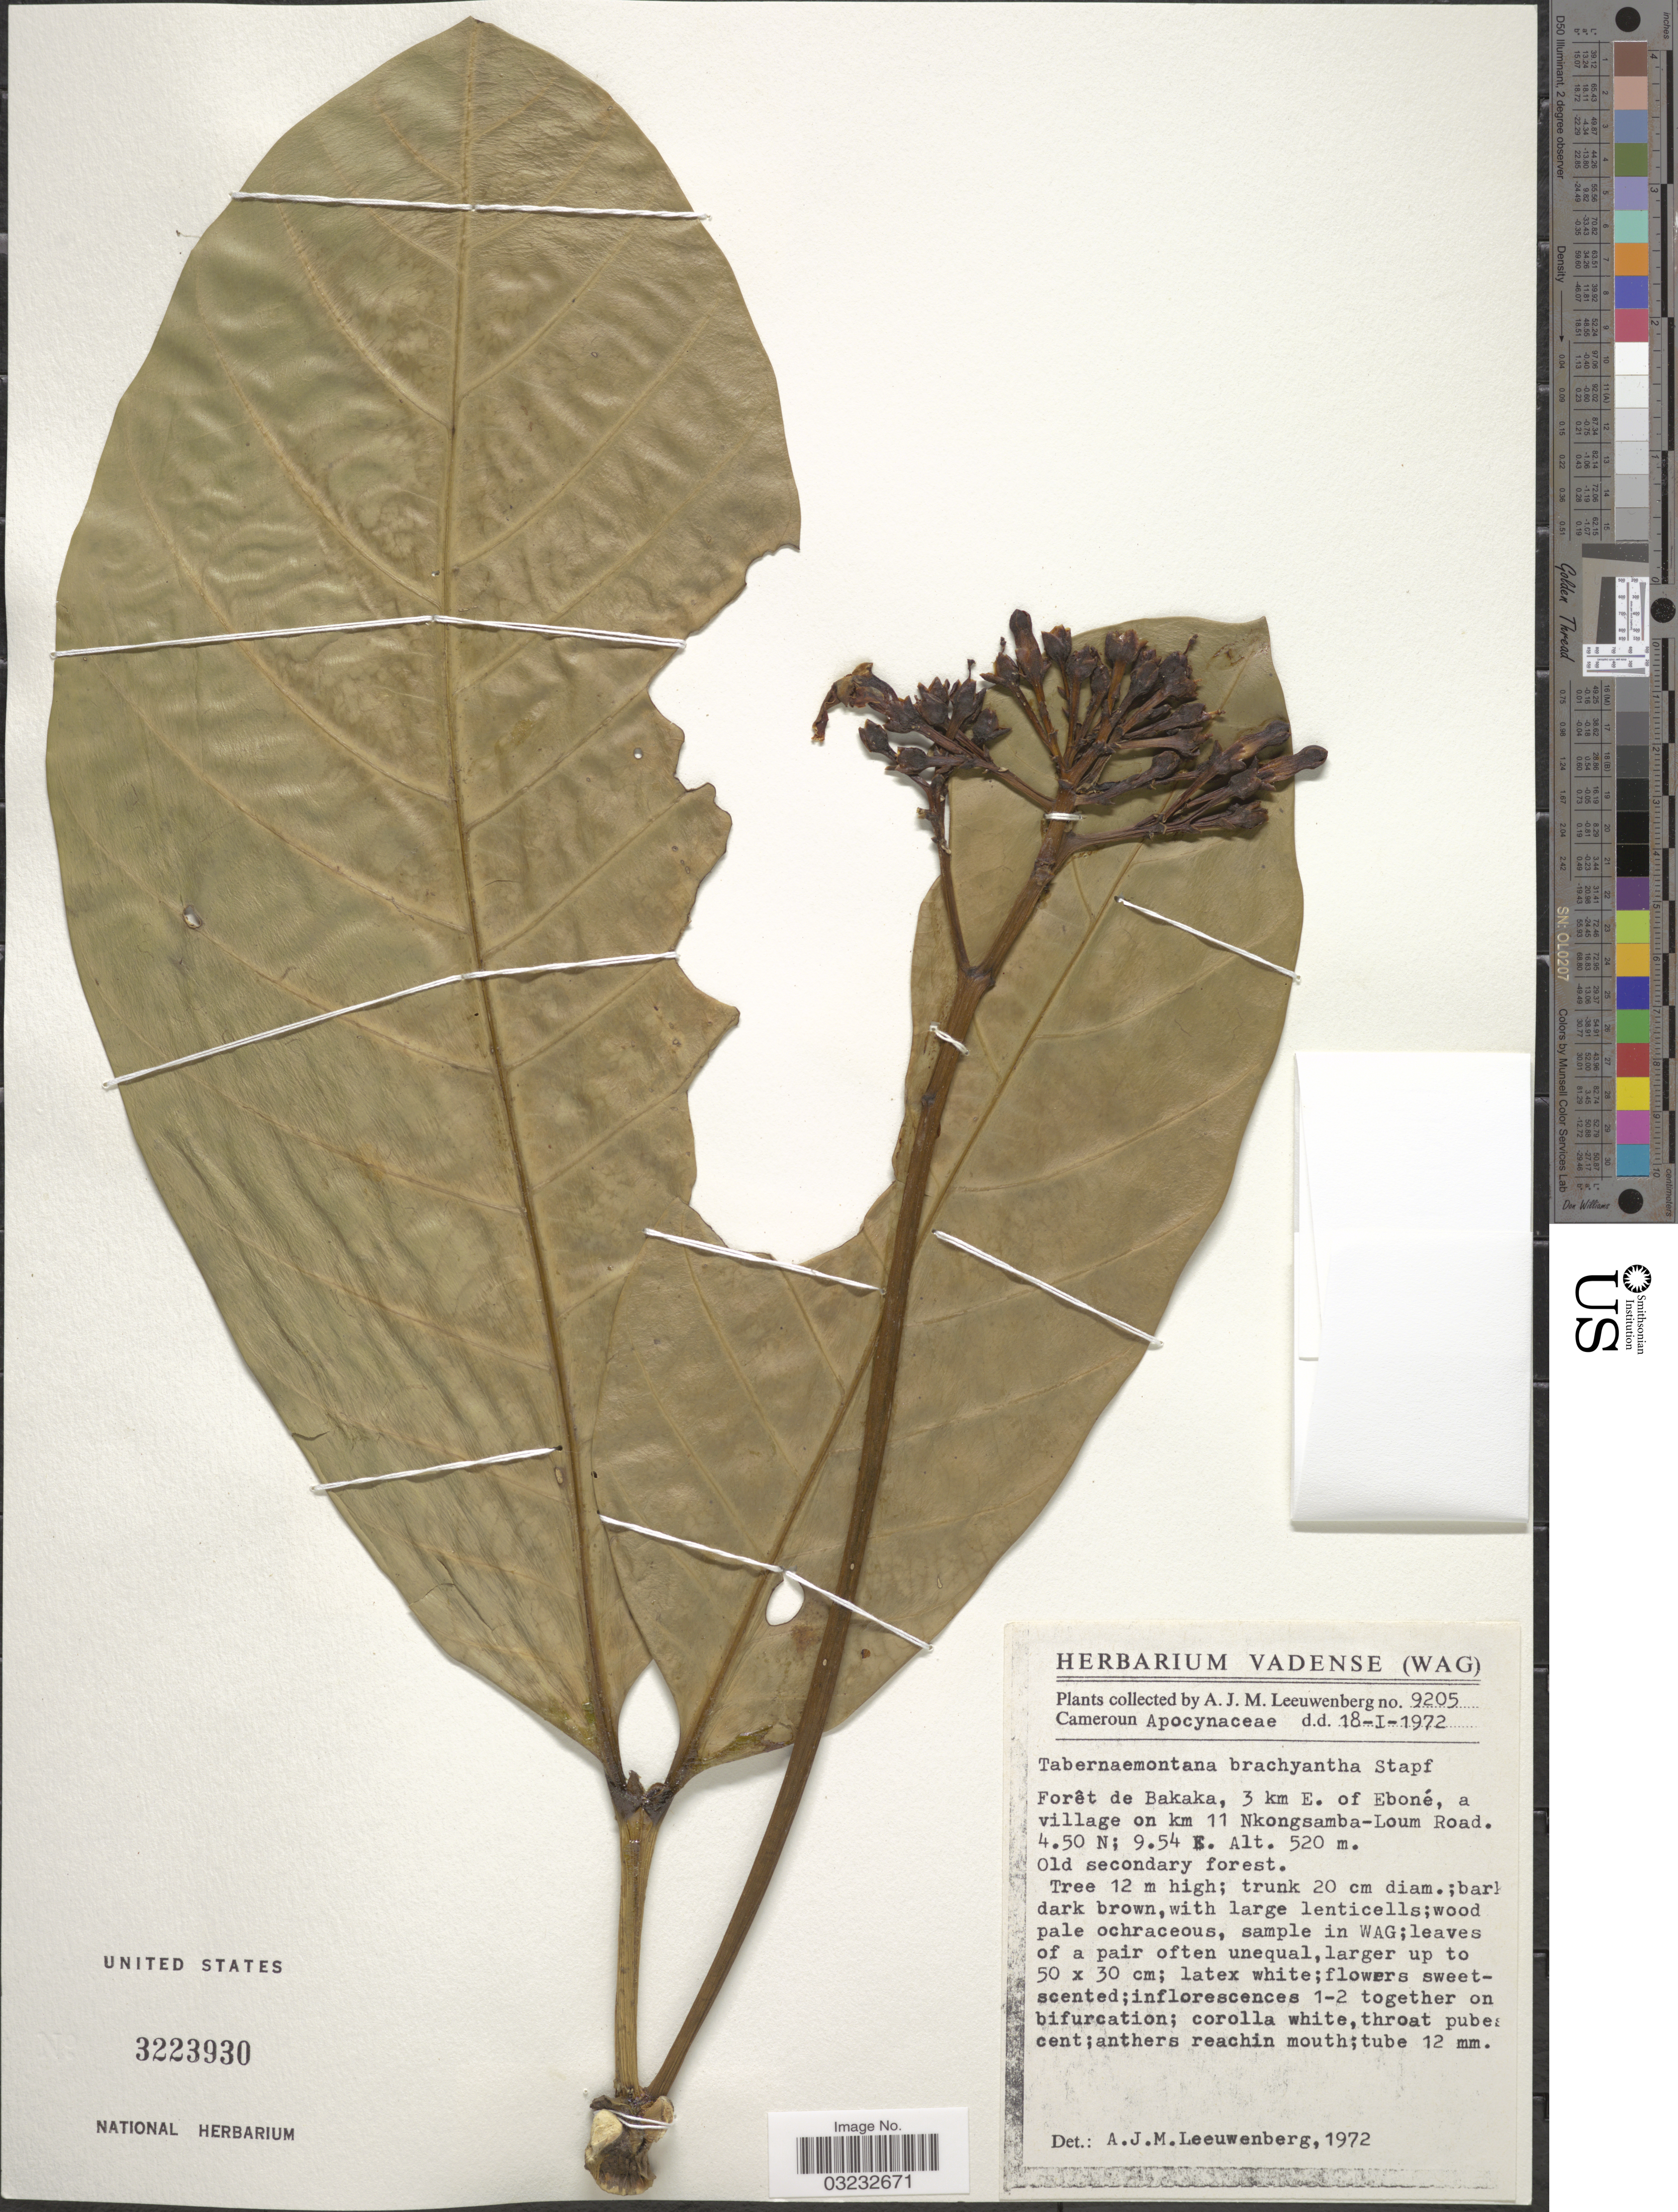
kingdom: Plantae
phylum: Tracheophyta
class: Magnoliopsida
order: Gentianales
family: Apocynaceae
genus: Tabernaemontana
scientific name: Tabernaemontana brachyantha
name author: Stapf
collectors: A. J. M. Leeuwenberg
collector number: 9205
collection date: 1972-01-18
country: Cameroon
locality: Forêt de Bakaka, 3 km E. of Eboné, a village on km 11 Nkongsamba-Loum Road.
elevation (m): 520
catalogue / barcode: US 3223930